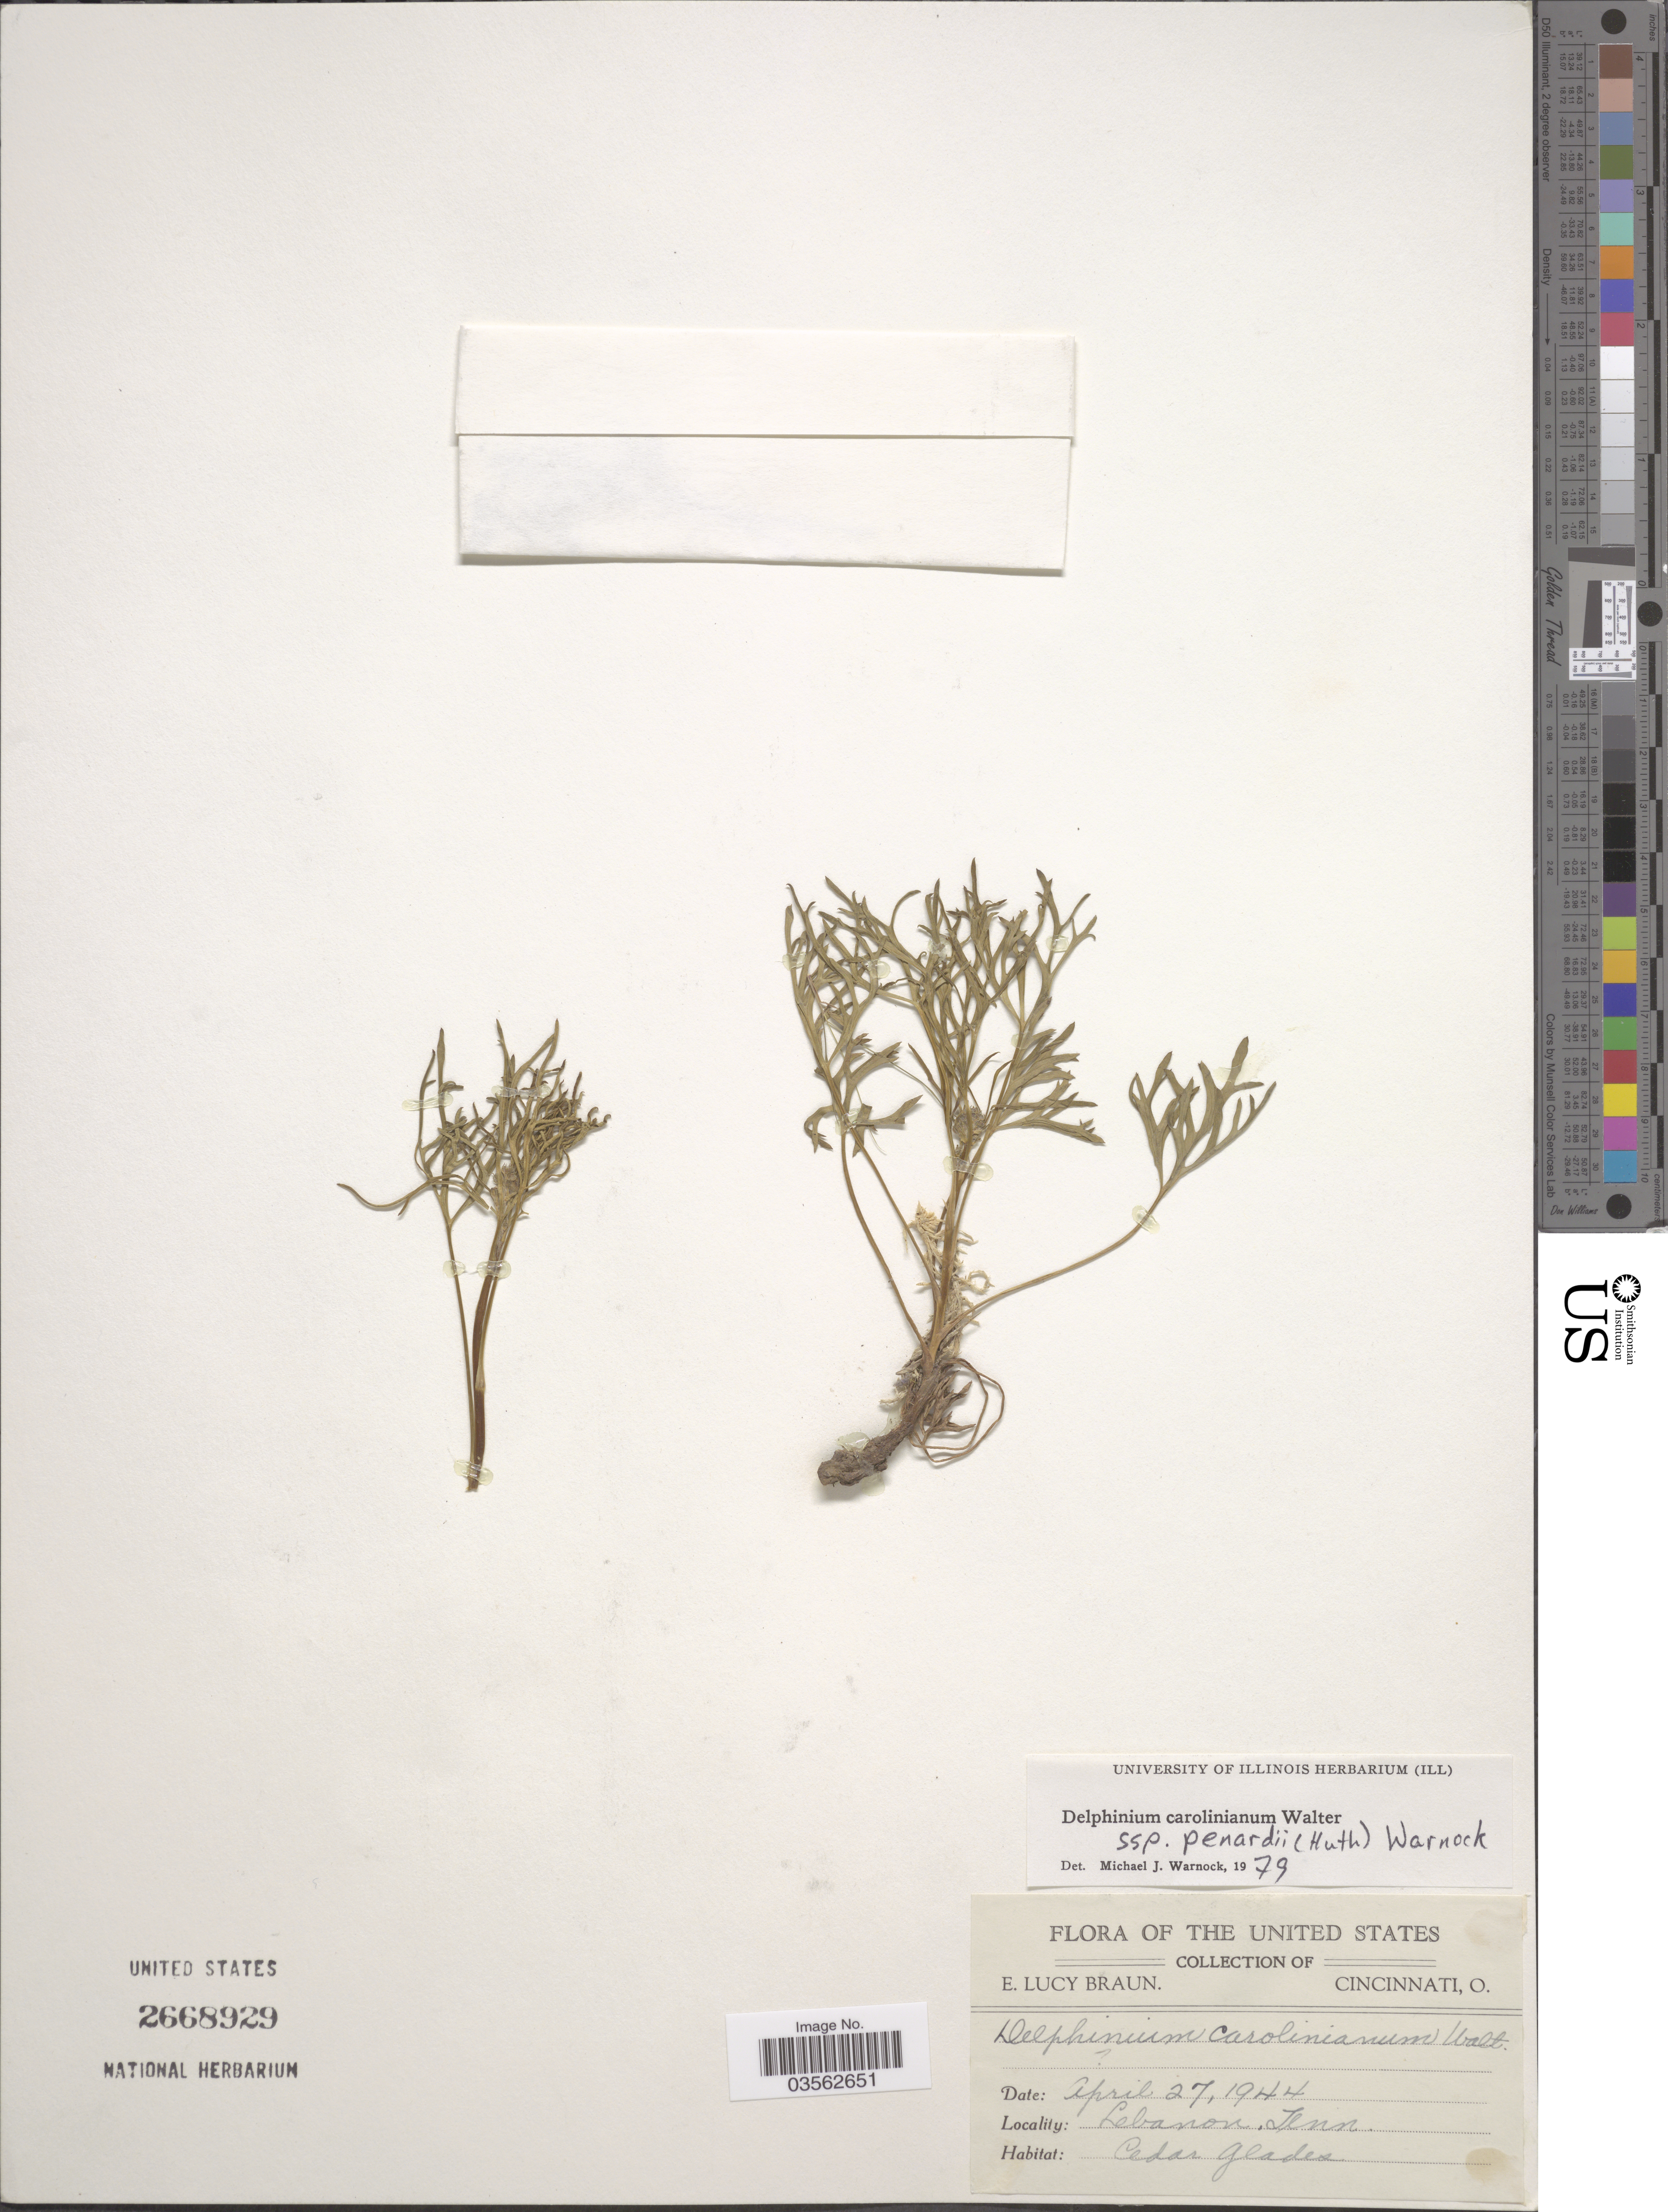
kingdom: Plantae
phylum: Tracheophyta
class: Magnoliopsida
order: Ranunculales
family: Ranunculaceae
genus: Delphinium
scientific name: Delphinium carolinianum subsp. penardii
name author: (Huth) M.J. Warnock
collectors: E. L. Braun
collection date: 1944-04-27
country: United States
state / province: Tennessee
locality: Lebanon. Cedar Glades.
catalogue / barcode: US 2668929